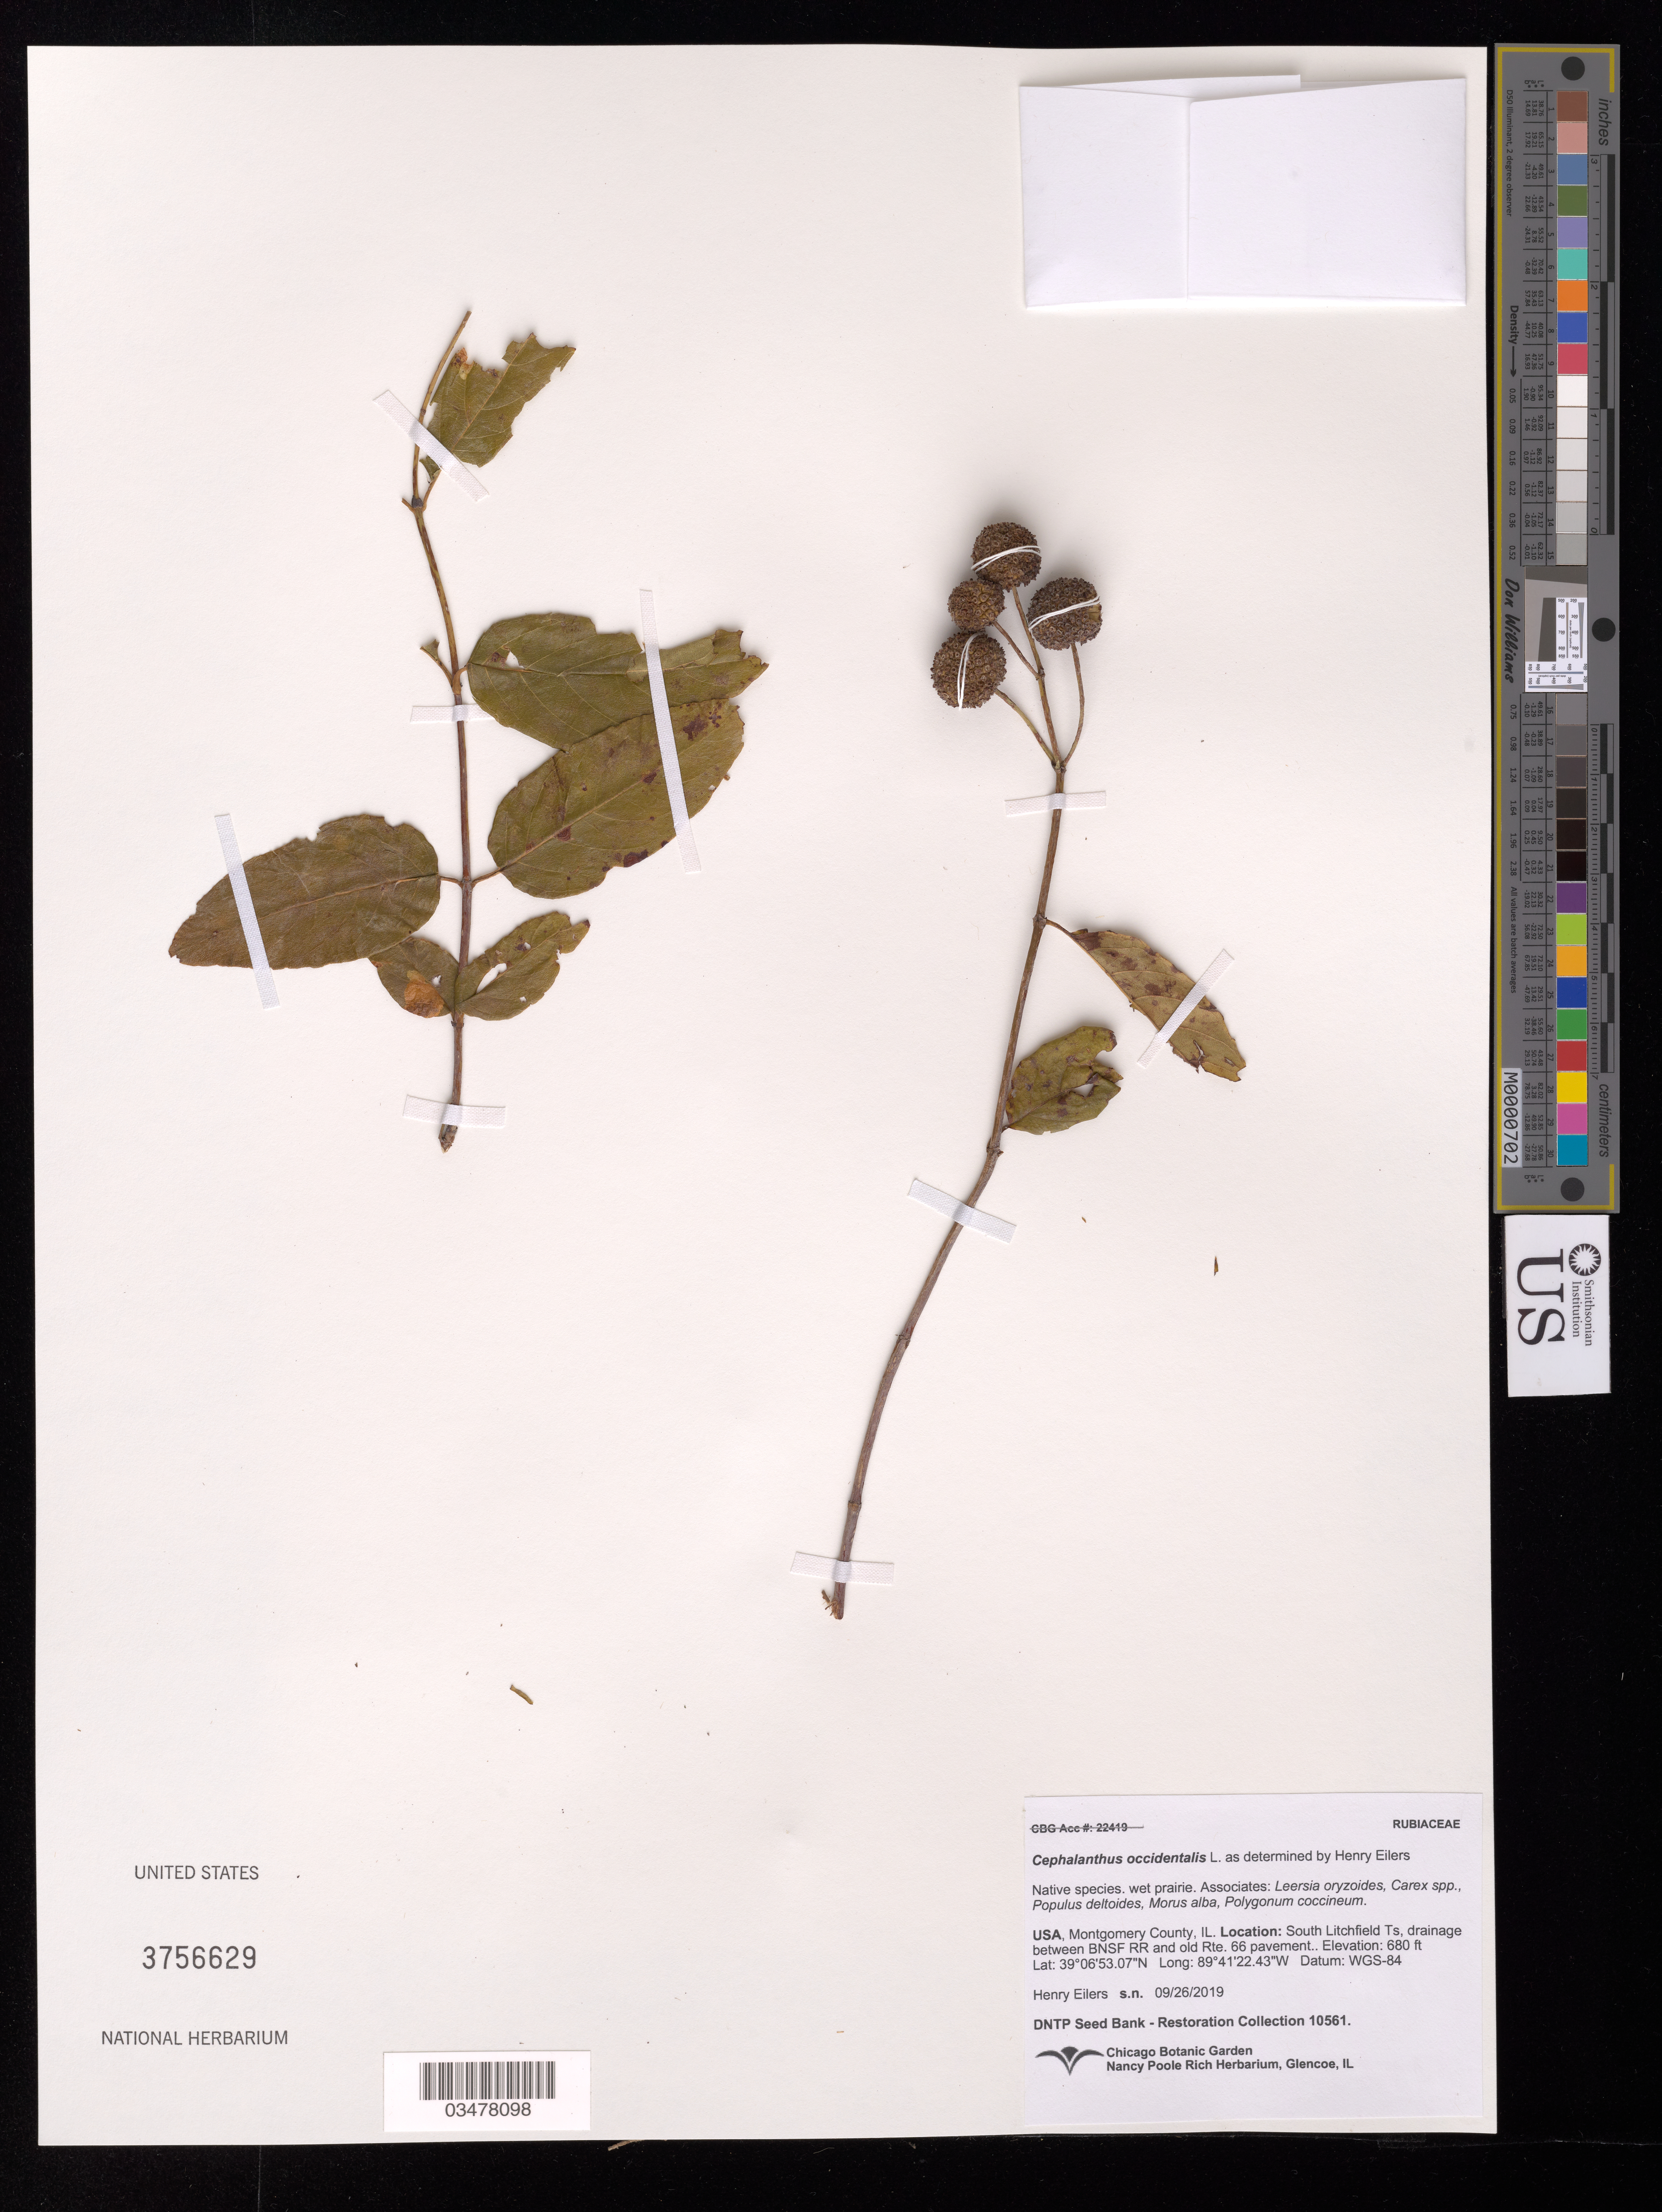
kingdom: Plantae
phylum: Tracheophyta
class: Magnoliopsida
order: Gentianales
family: Rubiaceae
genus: Cephalanthus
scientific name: Cephalanthus occidentalis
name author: L.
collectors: H. Eilers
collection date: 2019-09-26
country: United States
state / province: Illinois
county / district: Montgomery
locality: South Litchfield, drainage between BNSF RR and Rte. 66 pavement.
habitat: Wet prairie. With Leersia oryzoides, Carex sp., Morus alba, Populus deltoides, Polygonum coccineum.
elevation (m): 207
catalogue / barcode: US 3756629